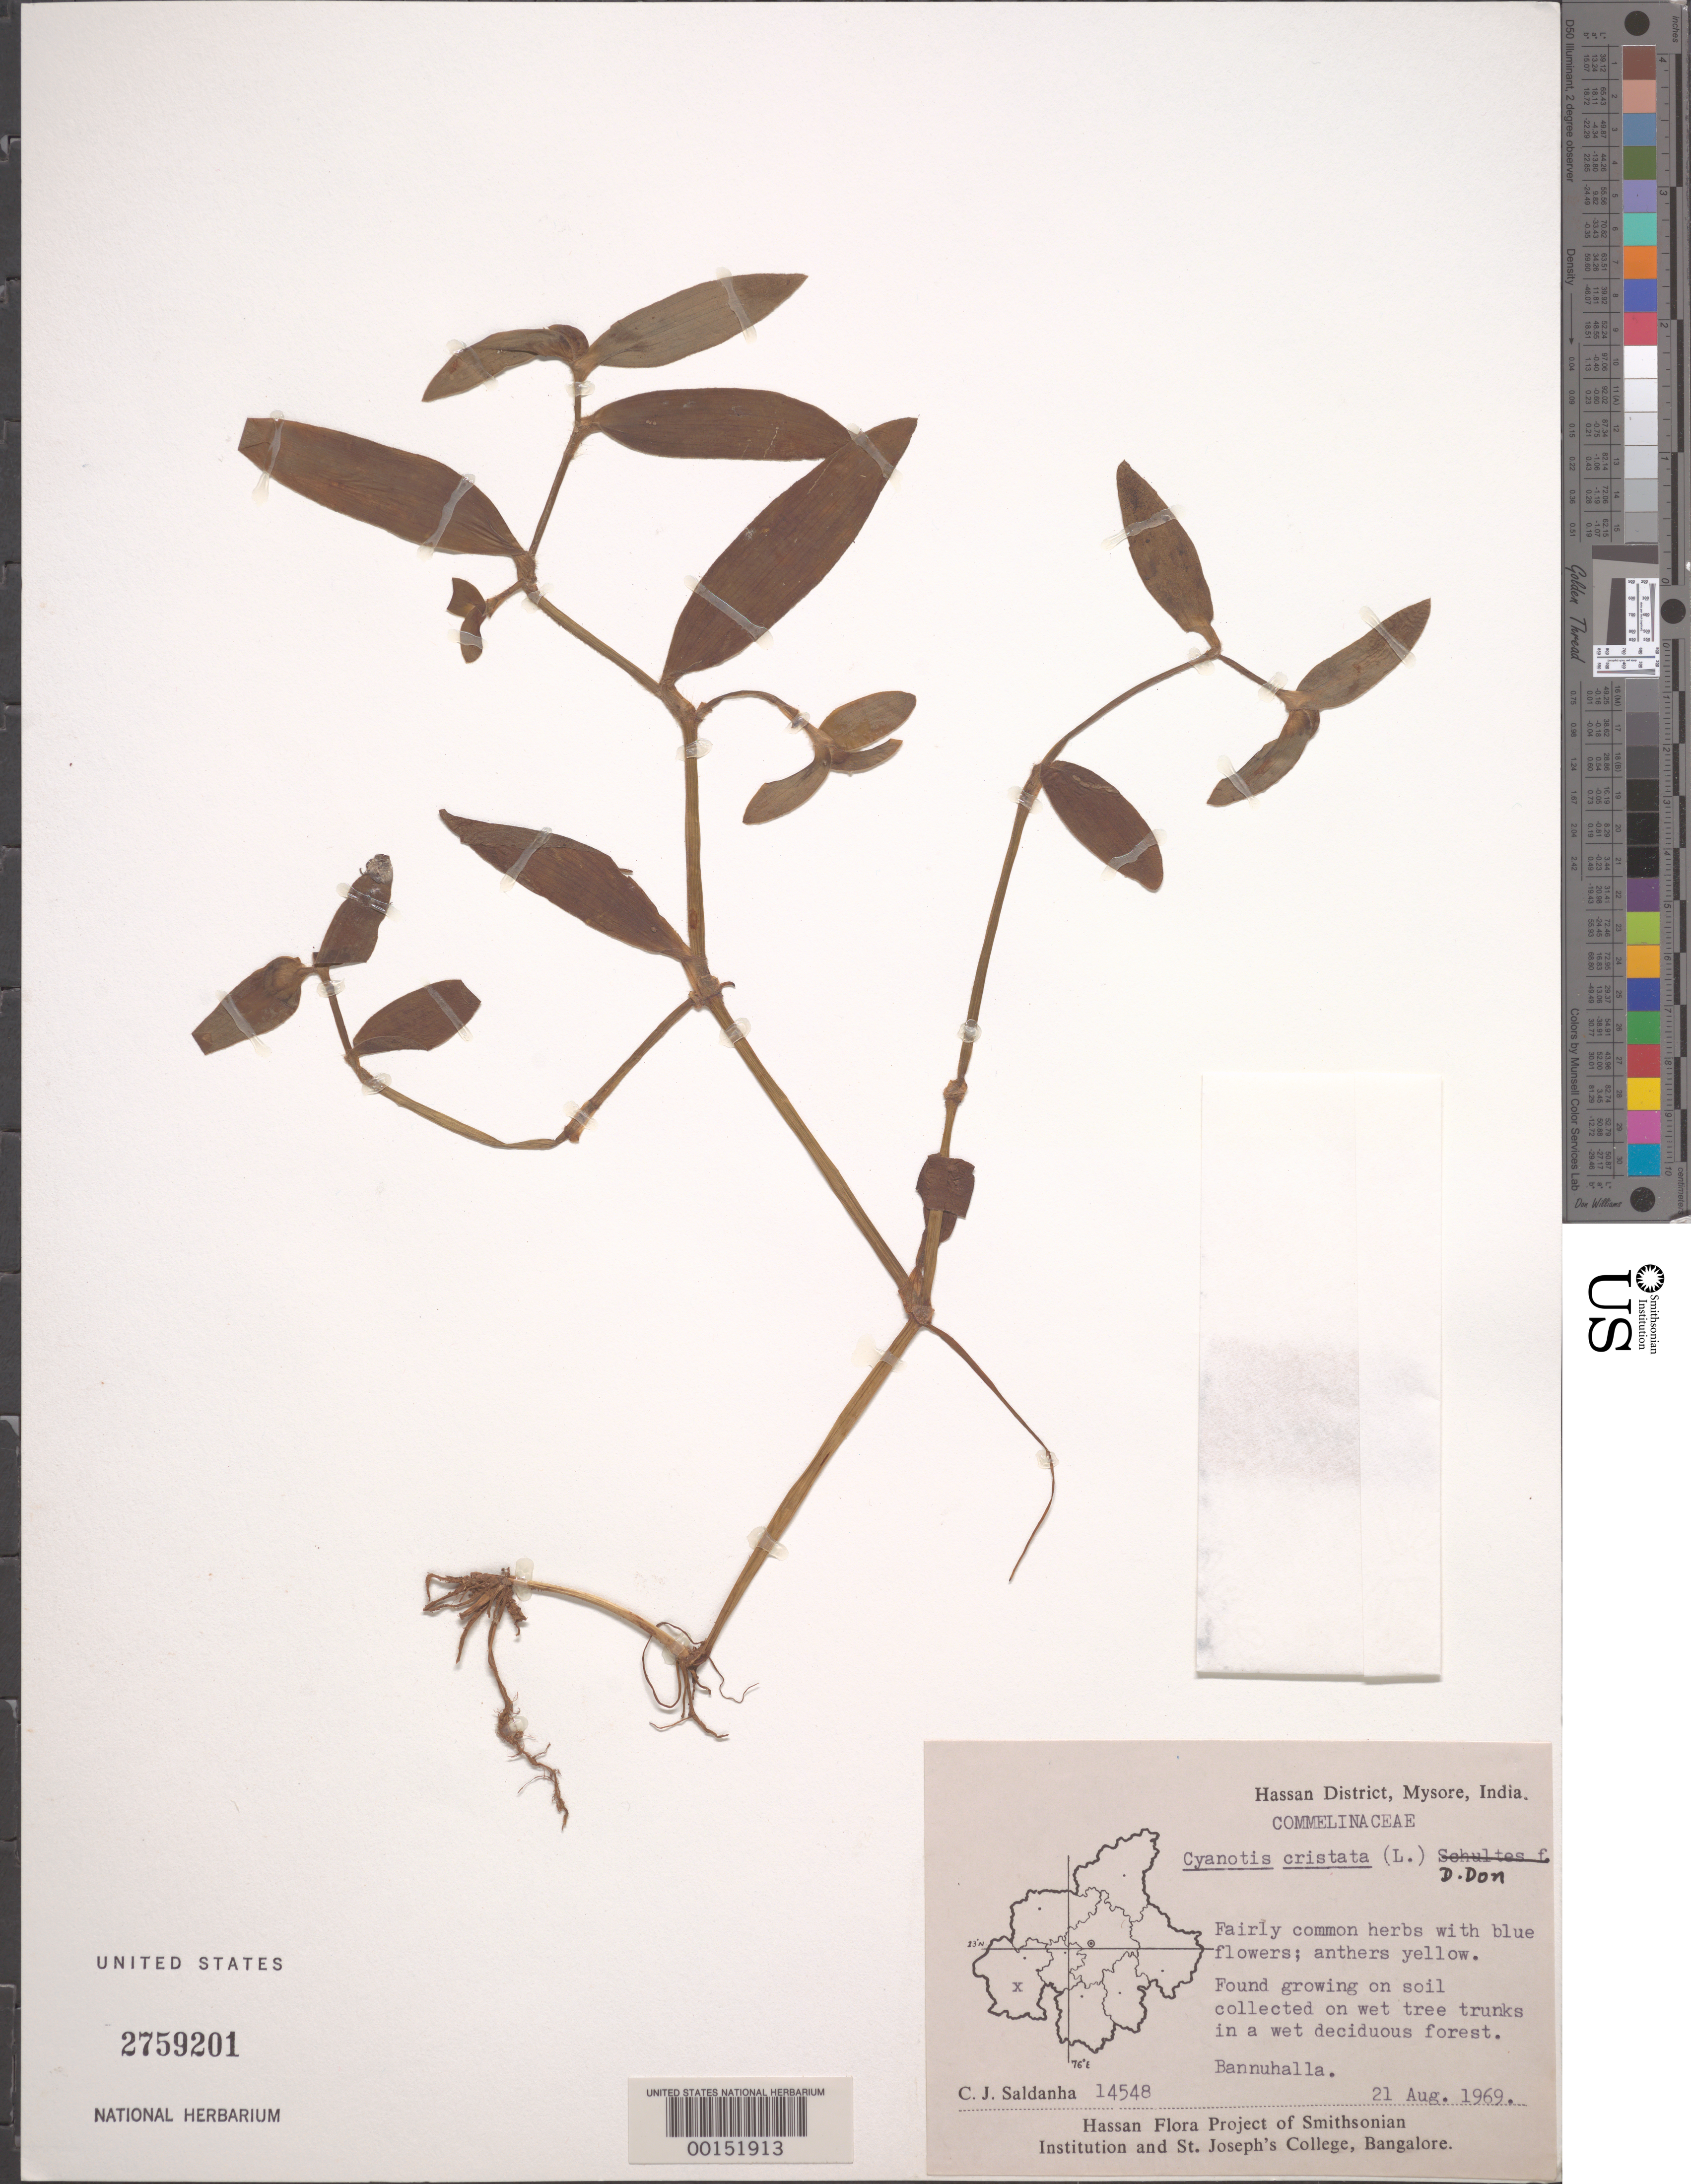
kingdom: Plantae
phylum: Tracheophyta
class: Liliopsida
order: Commelinales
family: Commelinaceae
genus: Cyanotis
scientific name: Cyanotis cristata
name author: (L.) D. Don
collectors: C. J. Saldanha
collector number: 14548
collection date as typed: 21 Aug 1969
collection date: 1969-08-21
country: India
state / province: Karnataka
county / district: Hassan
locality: Bannuhalla, mysore state [mysore state = karnataka.]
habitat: Soil pockets on wet tree trunks, wet forest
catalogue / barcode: US 2759201